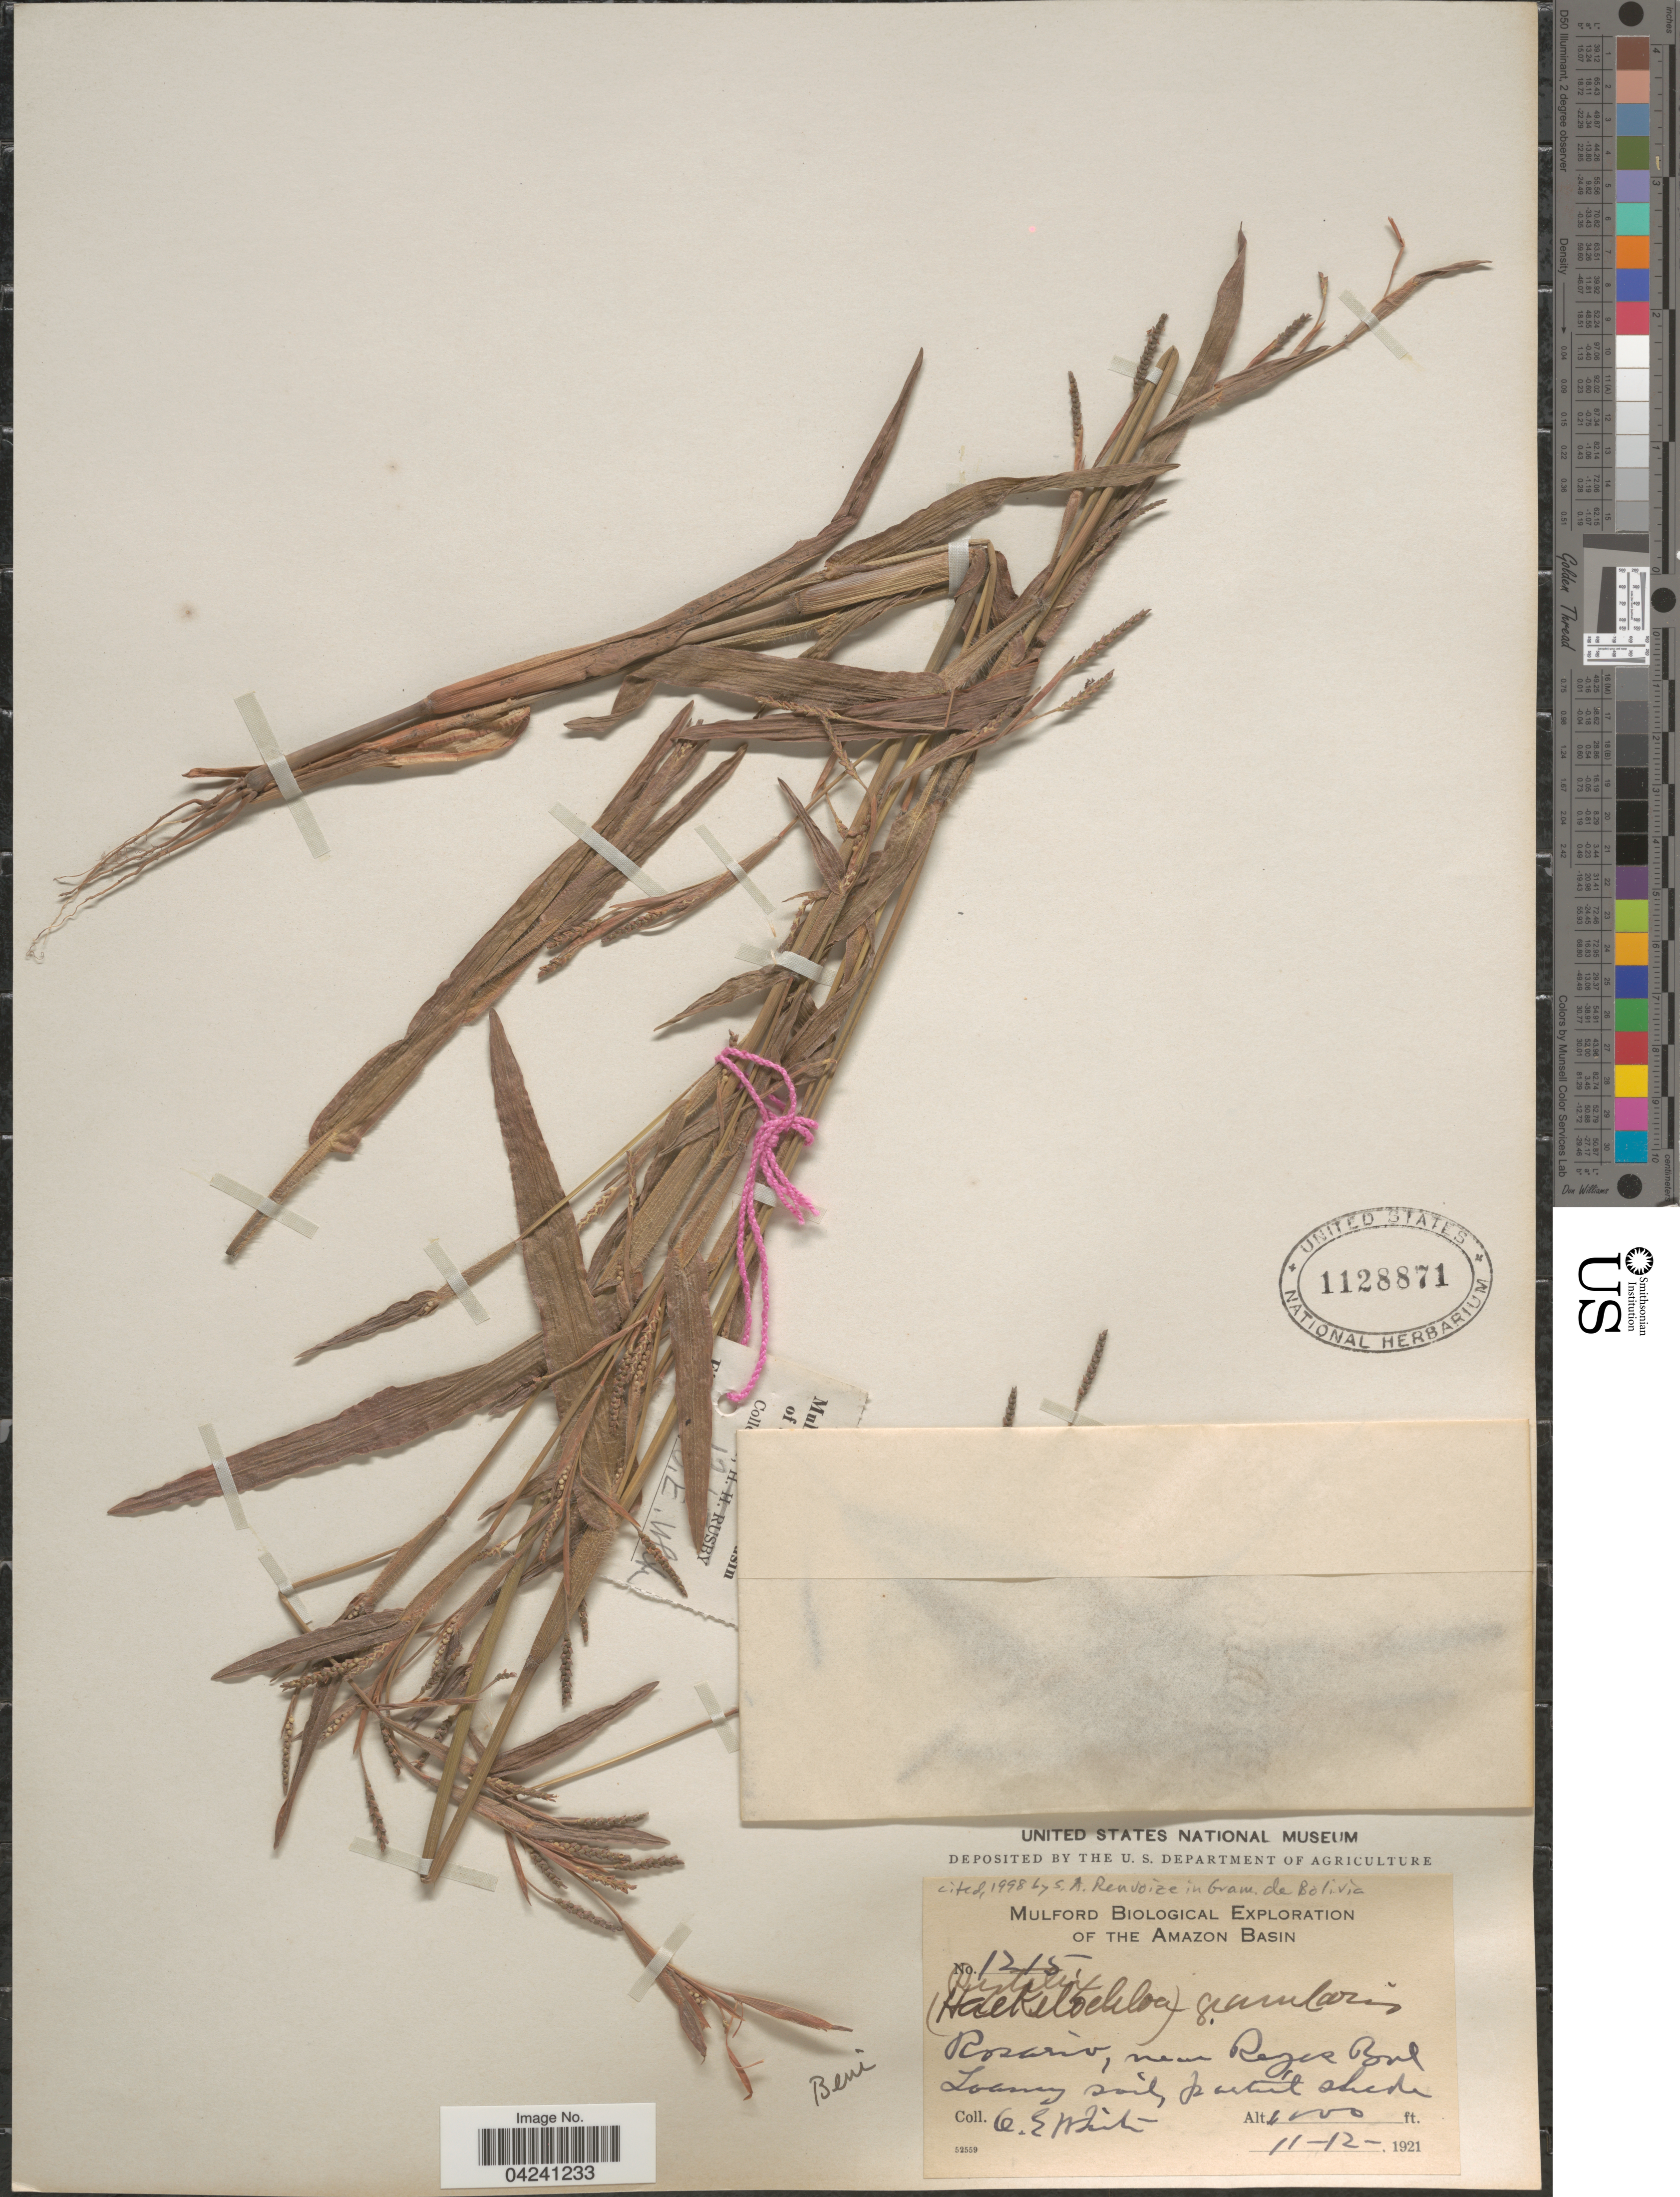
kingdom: Plantae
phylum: Tracheophyta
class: Liliopsida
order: Poales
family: Poaceae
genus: Hackelochloa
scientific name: Hackelochloa granularis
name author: (L.) Kuntze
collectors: O. E. White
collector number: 1215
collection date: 1921-12-11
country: Bolivia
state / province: Beni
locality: Mulford Biological Exploration of the Amazon Basin. Rosario, near Reyes, Bol.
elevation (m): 305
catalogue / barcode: US 1128871